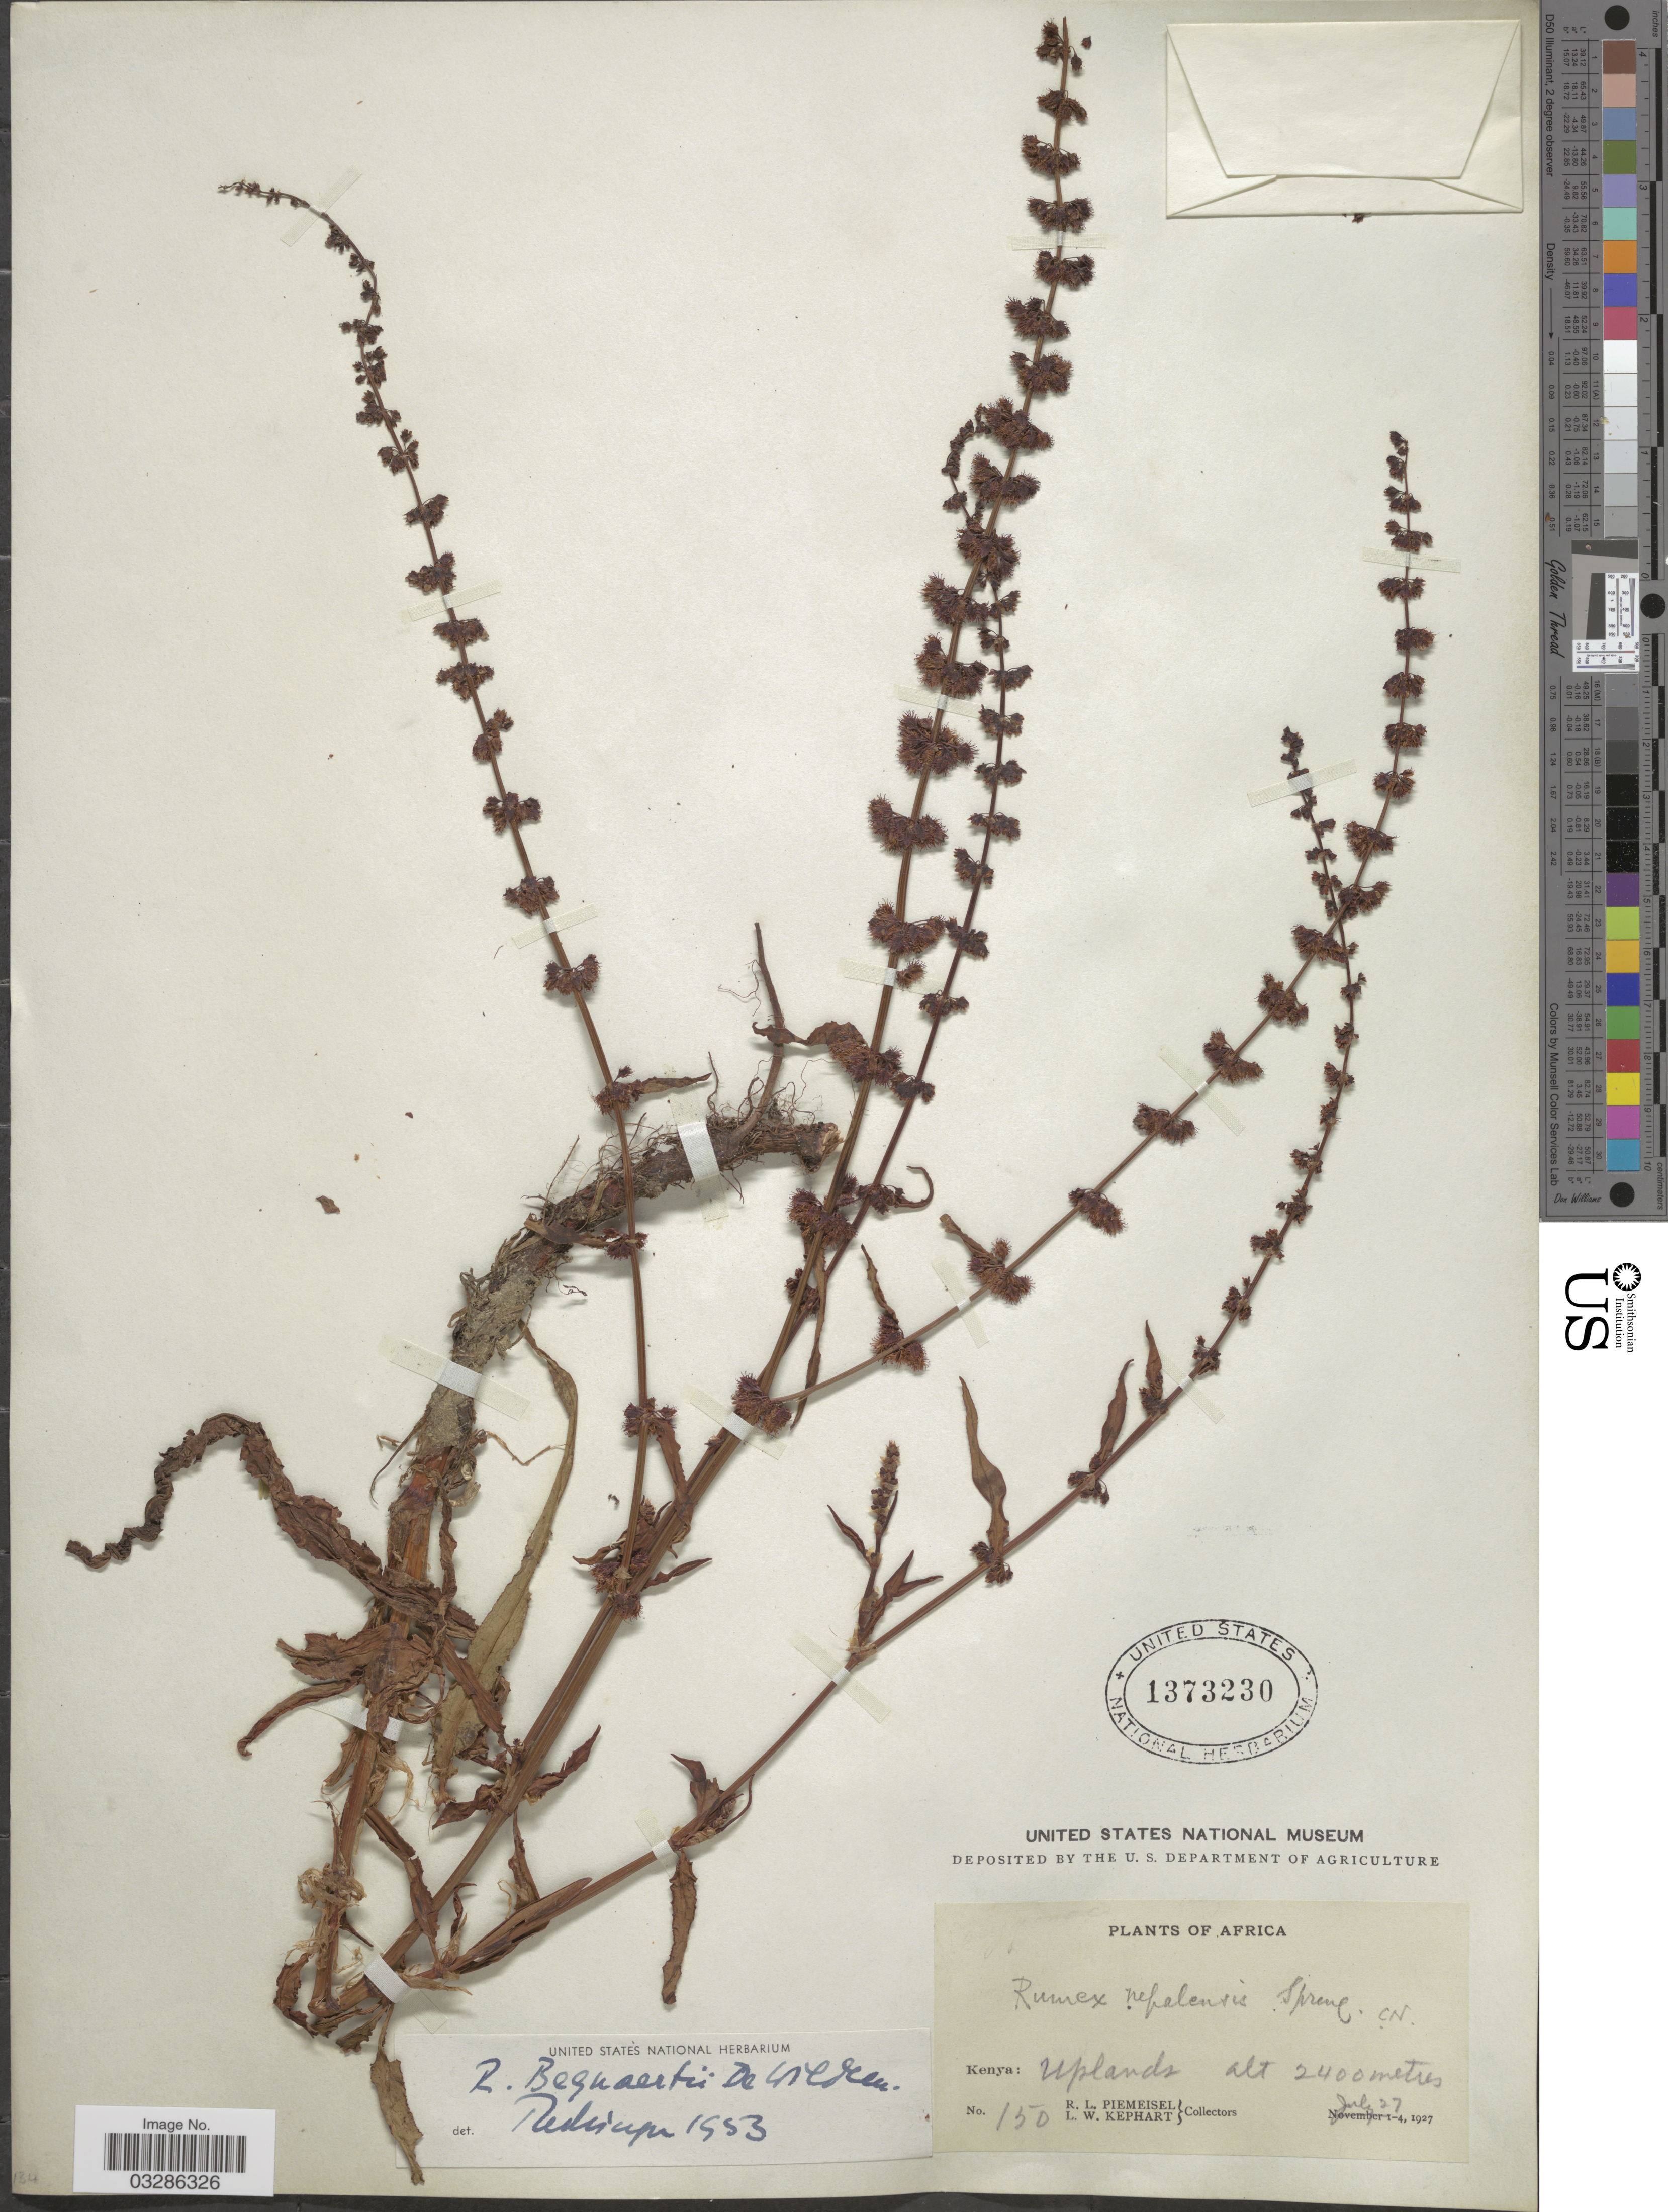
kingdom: Plantae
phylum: Tracheophyta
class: Magnoliopsida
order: Caryophyllales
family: Polygonaceae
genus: Rumex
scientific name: Rumex bequaertii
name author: De Wild.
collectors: R. L. Piemeisel & L. W. Kephart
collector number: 150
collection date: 1927-07-27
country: Kenya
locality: Uplands.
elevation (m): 2400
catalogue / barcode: US 1373230